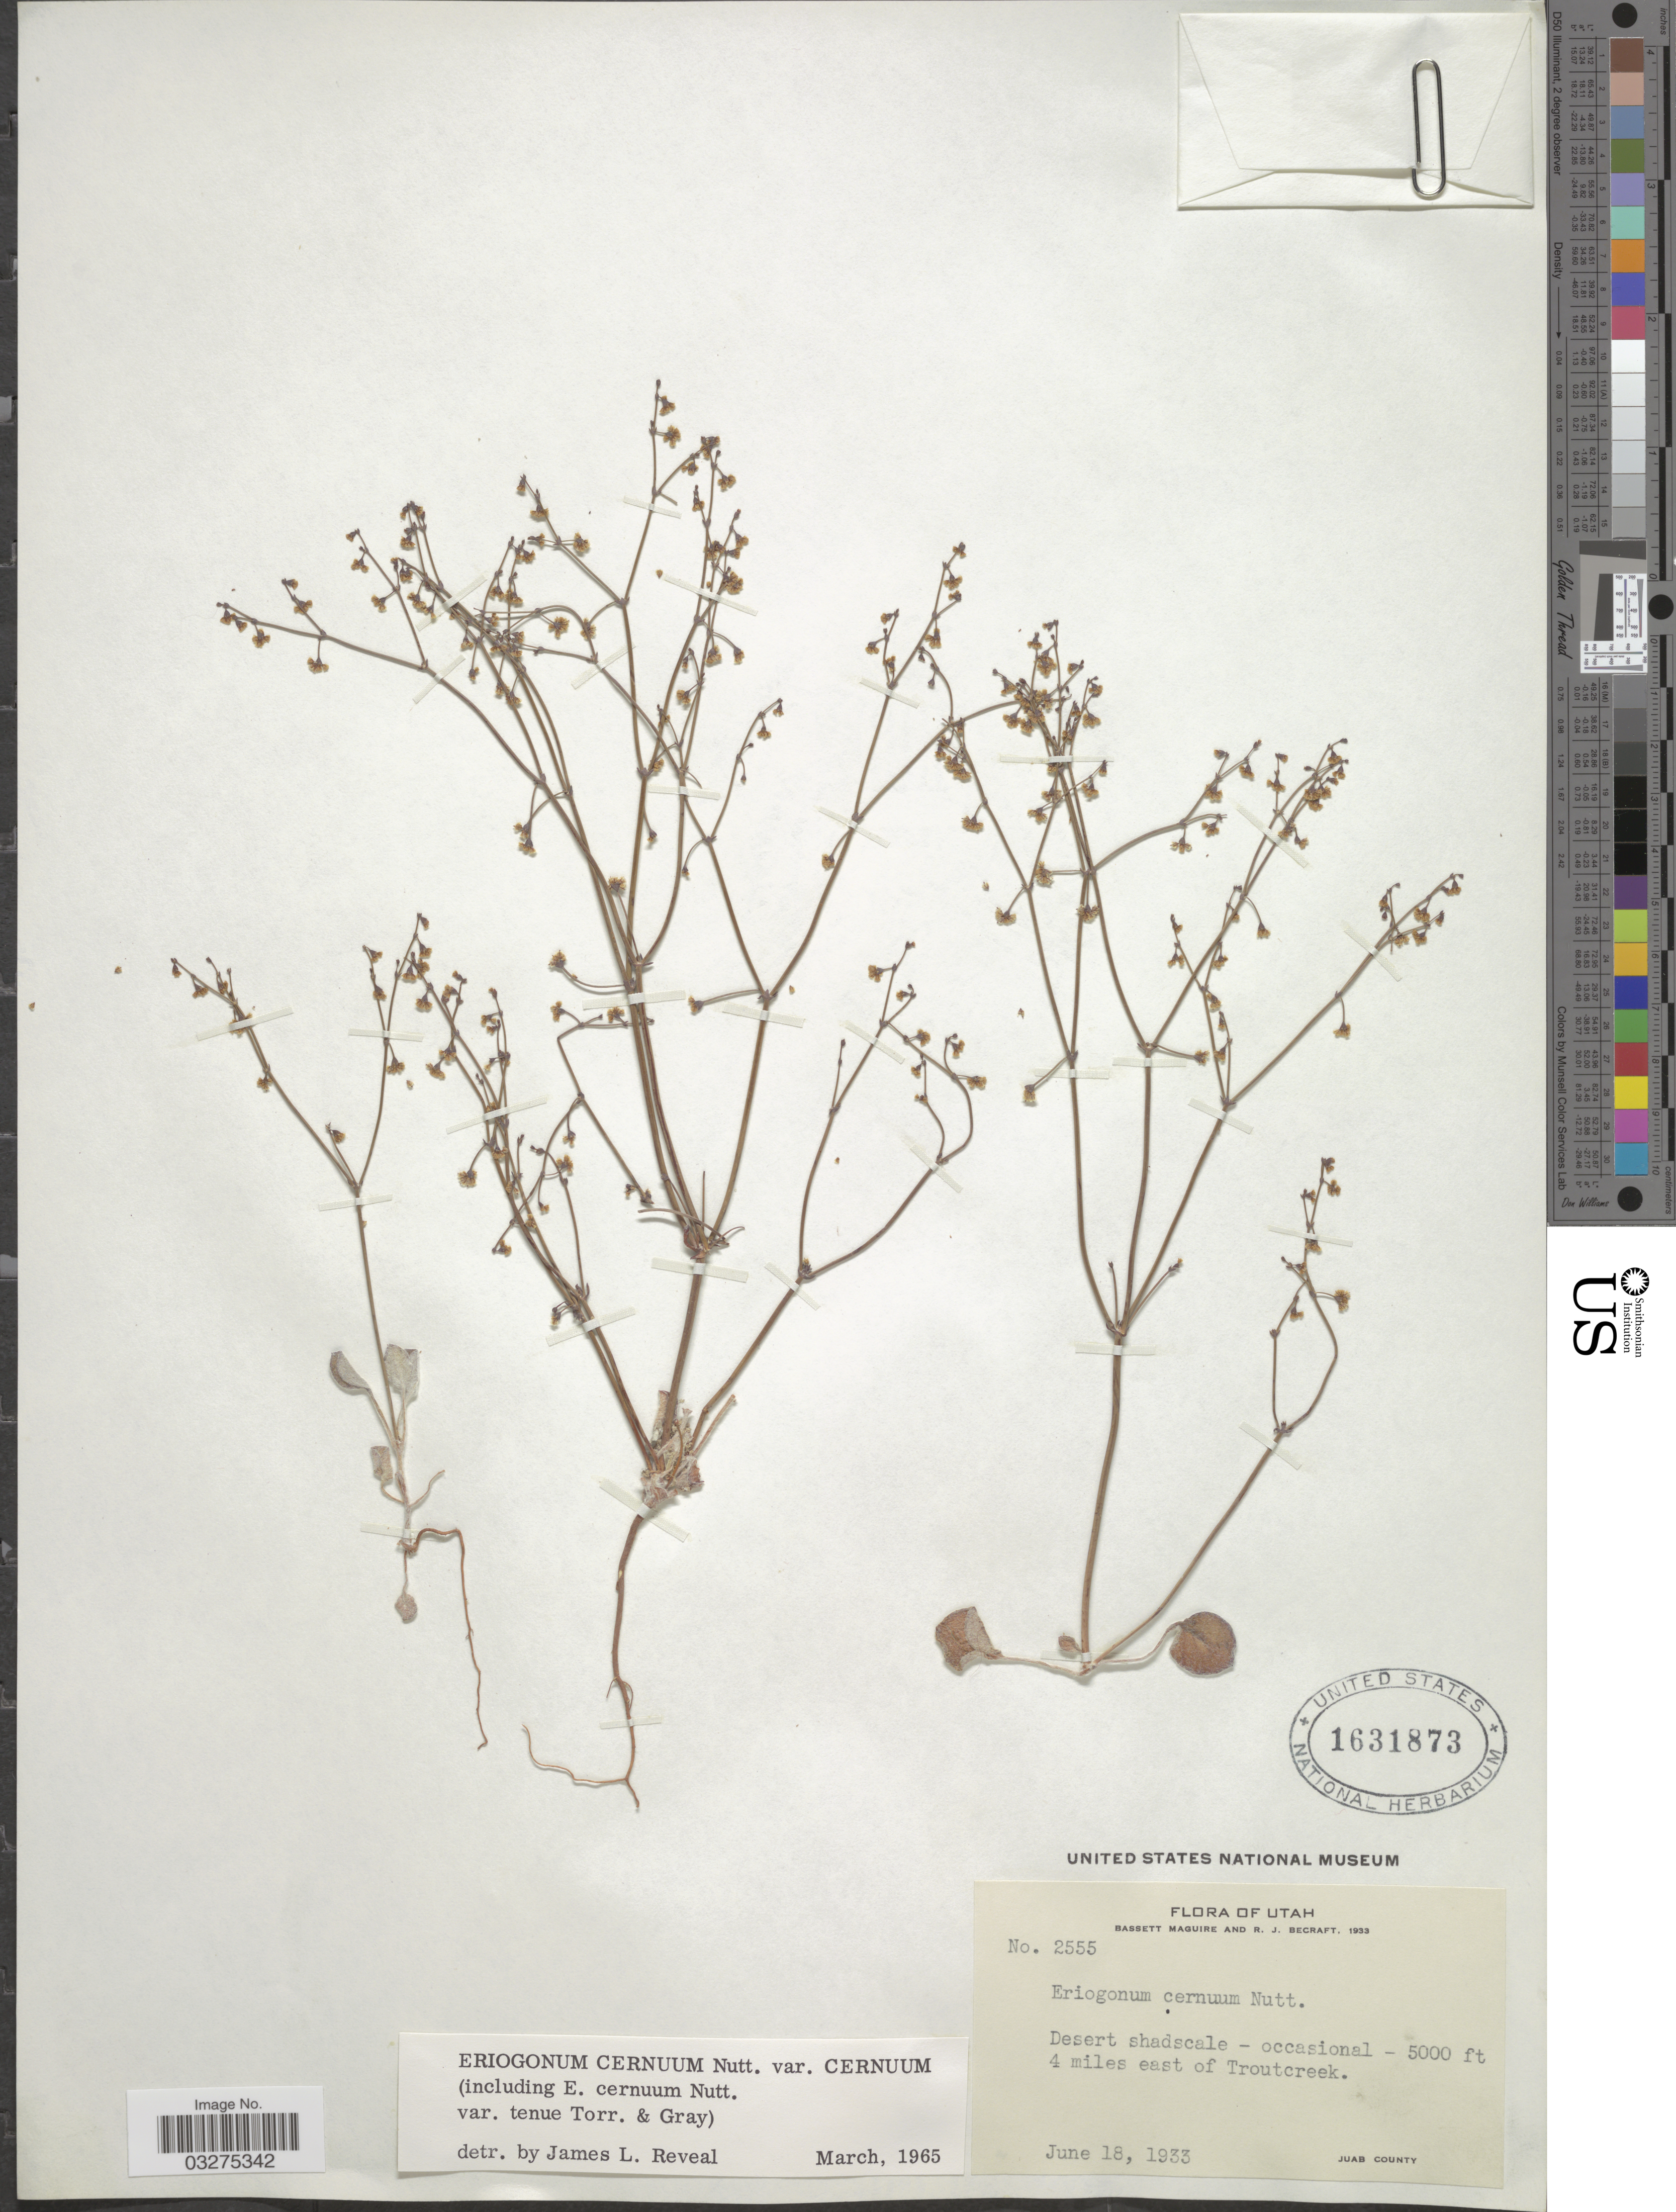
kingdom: Plantae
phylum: Tracheophyta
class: Magnoliopsida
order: Caryophyllales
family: Polygonaceae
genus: Eriogonum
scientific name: Eriogonum cernuum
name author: Nutt.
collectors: B. Maguire & R. Becraft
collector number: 2555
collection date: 1933-06-18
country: United States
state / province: Utah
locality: Desert shadscale. 4 miles east of Troutcreek. Juab County.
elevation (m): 1524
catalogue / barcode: US 1631873